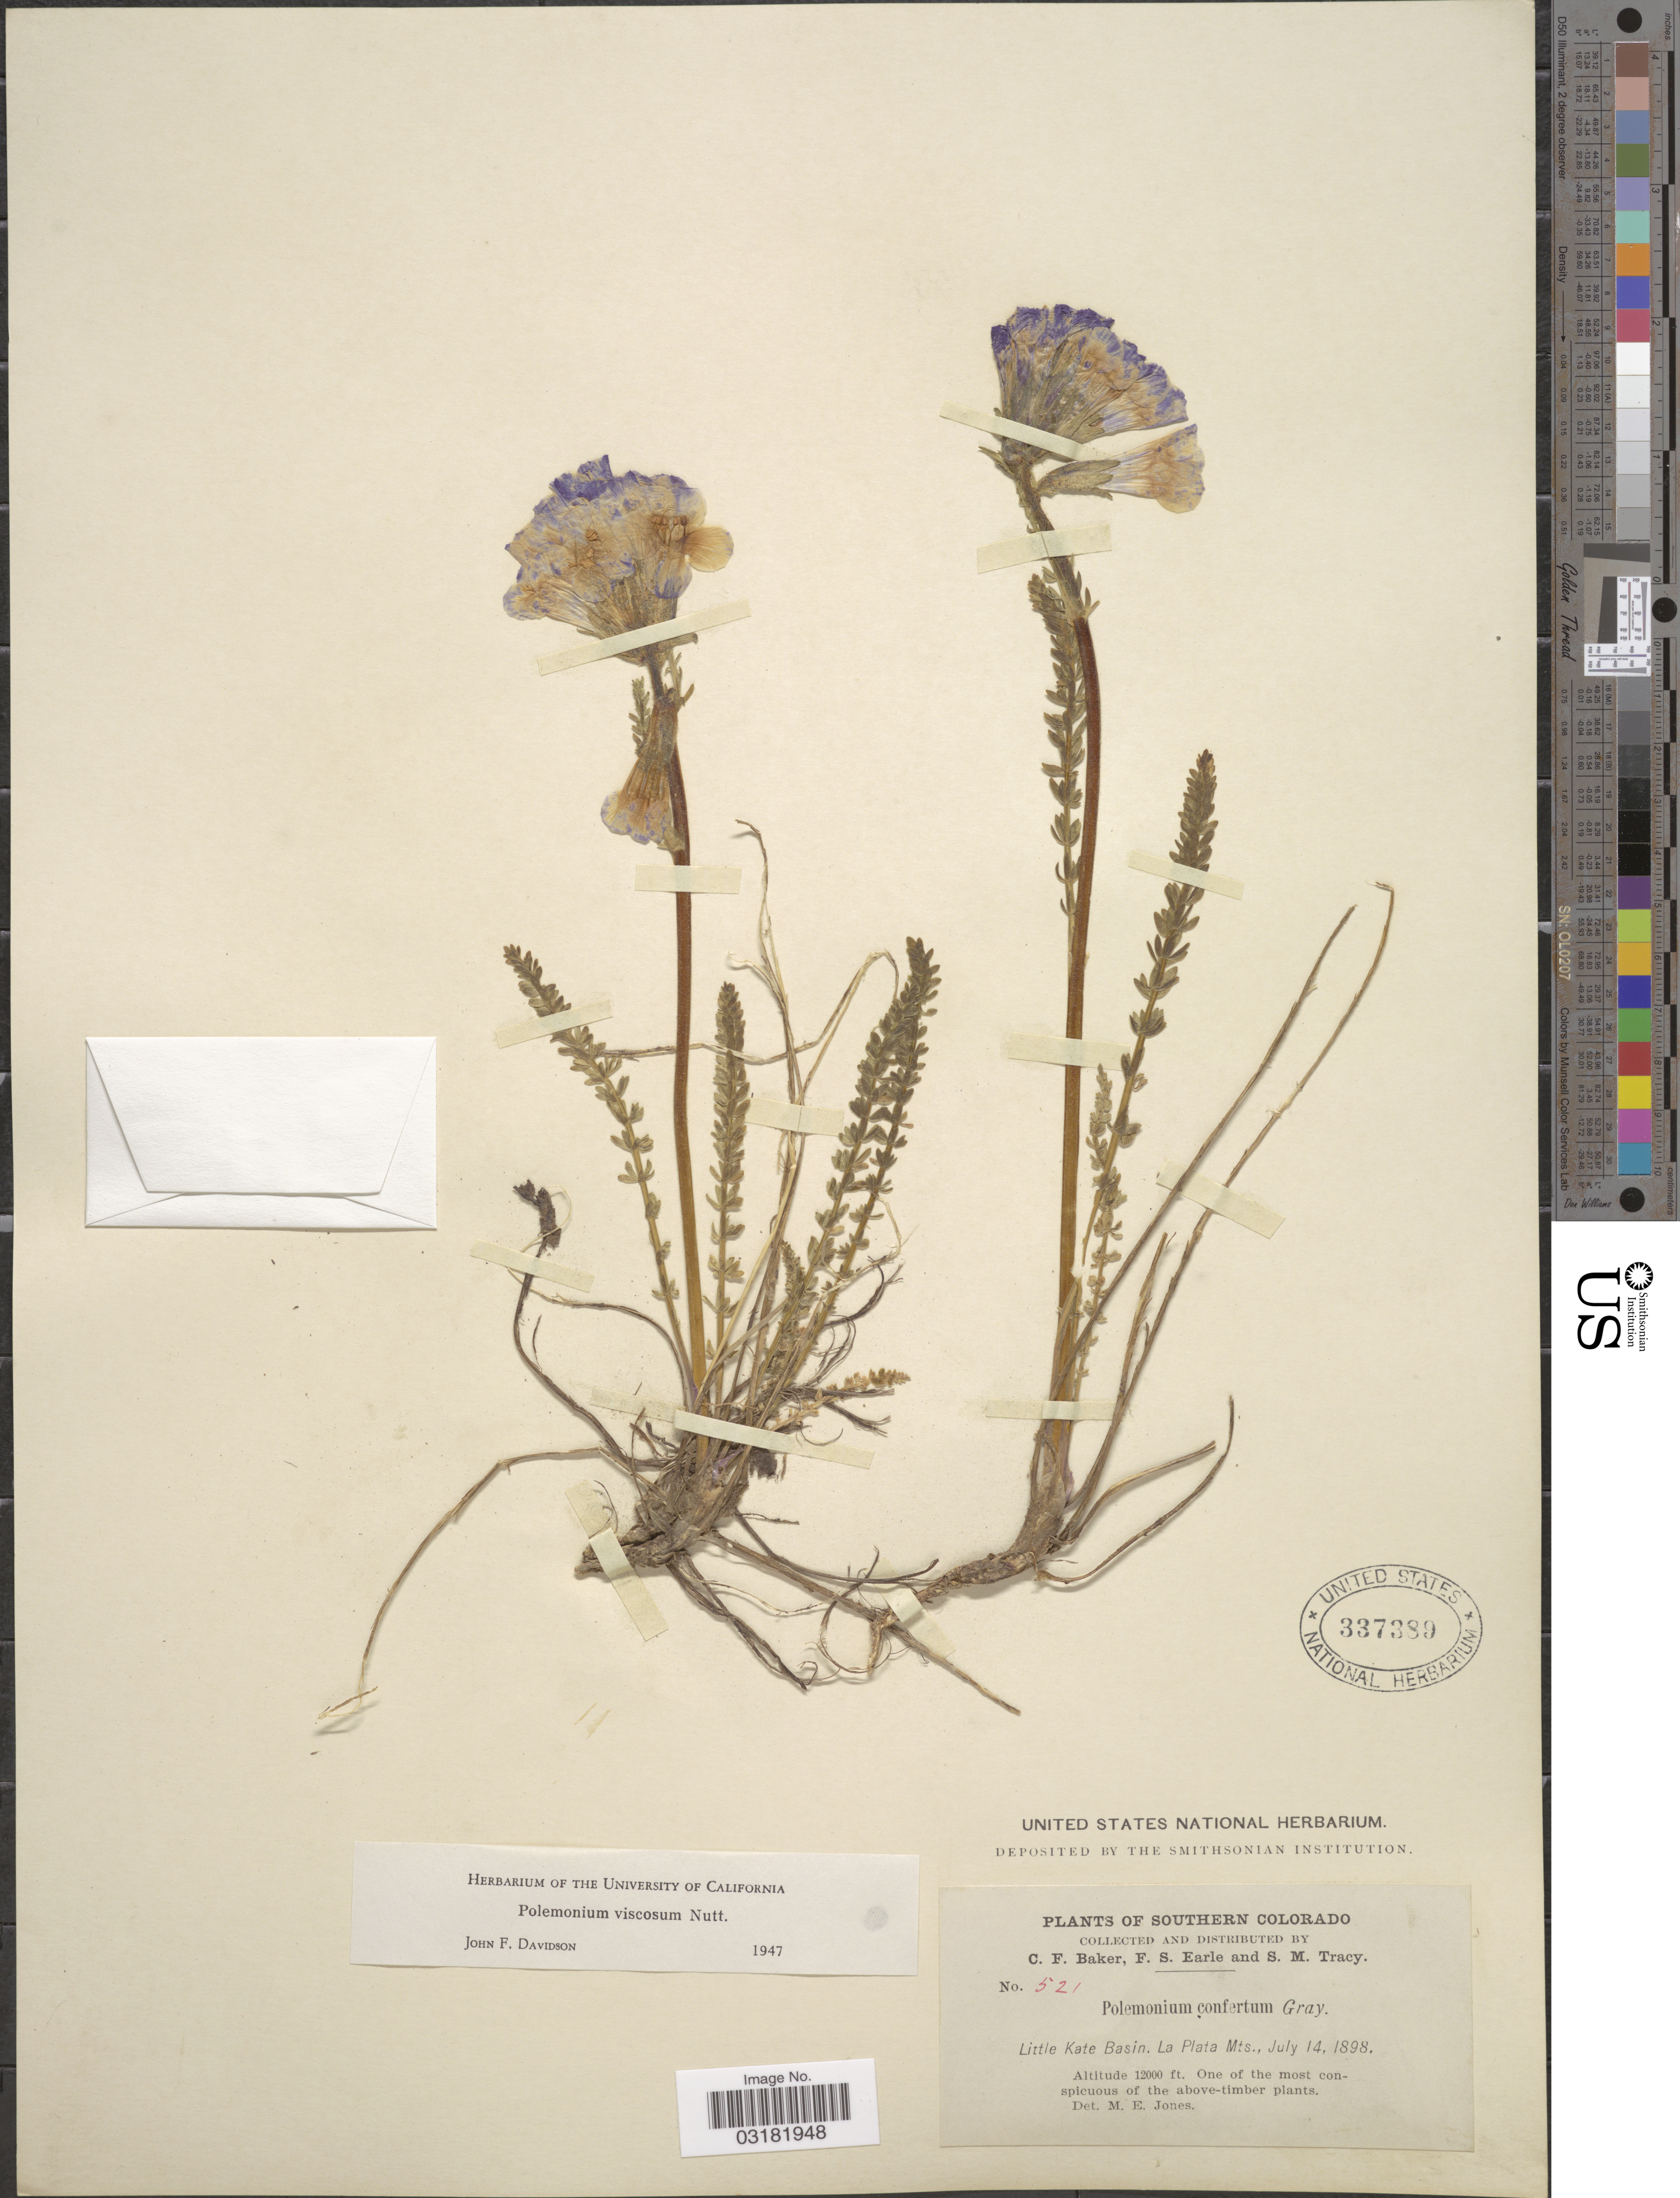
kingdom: Plantae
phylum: Tracheophyta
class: Magnoliopsida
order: Ericales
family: Polemoniaceae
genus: Polemonium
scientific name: Polemonium viscosum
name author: Nutt.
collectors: C. F. Baker, F. S. Earle & S. M. Tracy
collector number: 521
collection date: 1898-07-14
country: United States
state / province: Colorado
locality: Southern Colorado, Little Kate Basin, La Plata Mts.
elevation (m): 3658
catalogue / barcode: US 337389